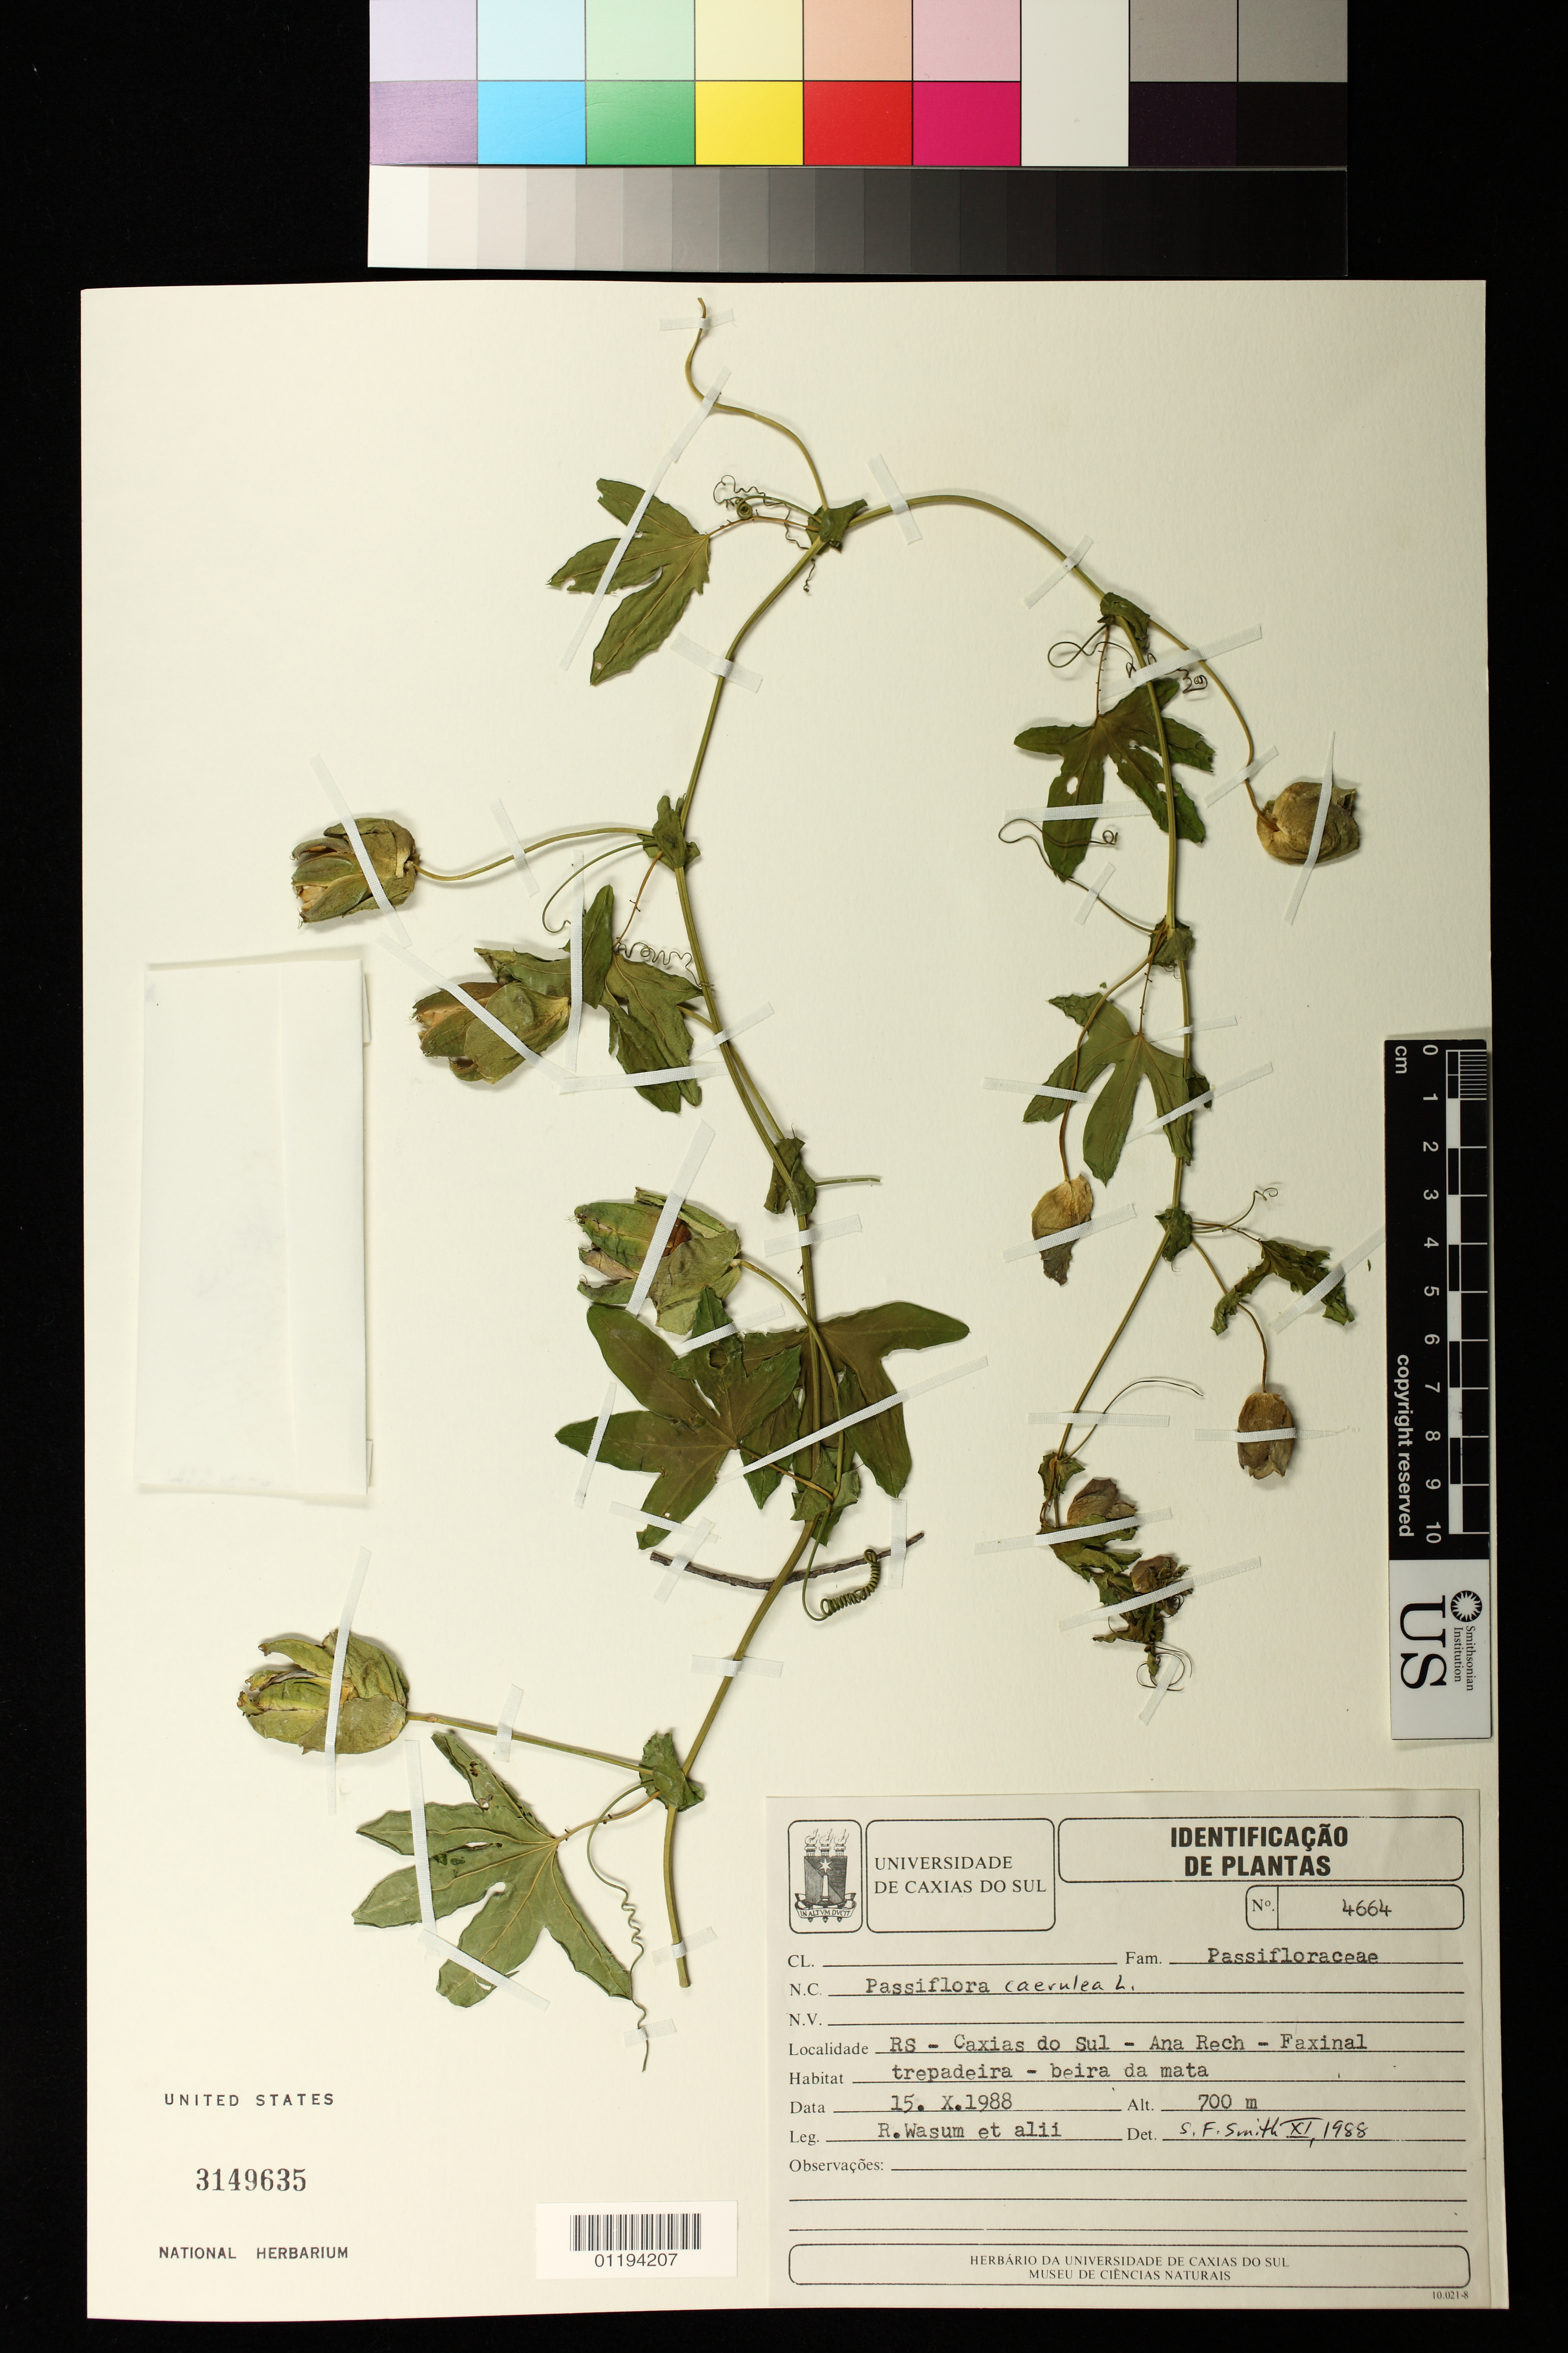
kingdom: Plantae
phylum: Tracheophyta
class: Magnoliopsida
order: Malpighiales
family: Passifloraceae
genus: Passiflora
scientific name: Passiflora caerulea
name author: L.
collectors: R. Wasum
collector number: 4664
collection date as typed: Oct 15 1988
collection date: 1988-10-15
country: Brazil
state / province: Rio Grande do Sul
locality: RS - Caxias do Sul- Ana Rech-Faxinal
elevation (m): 700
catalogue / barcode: US 3149635